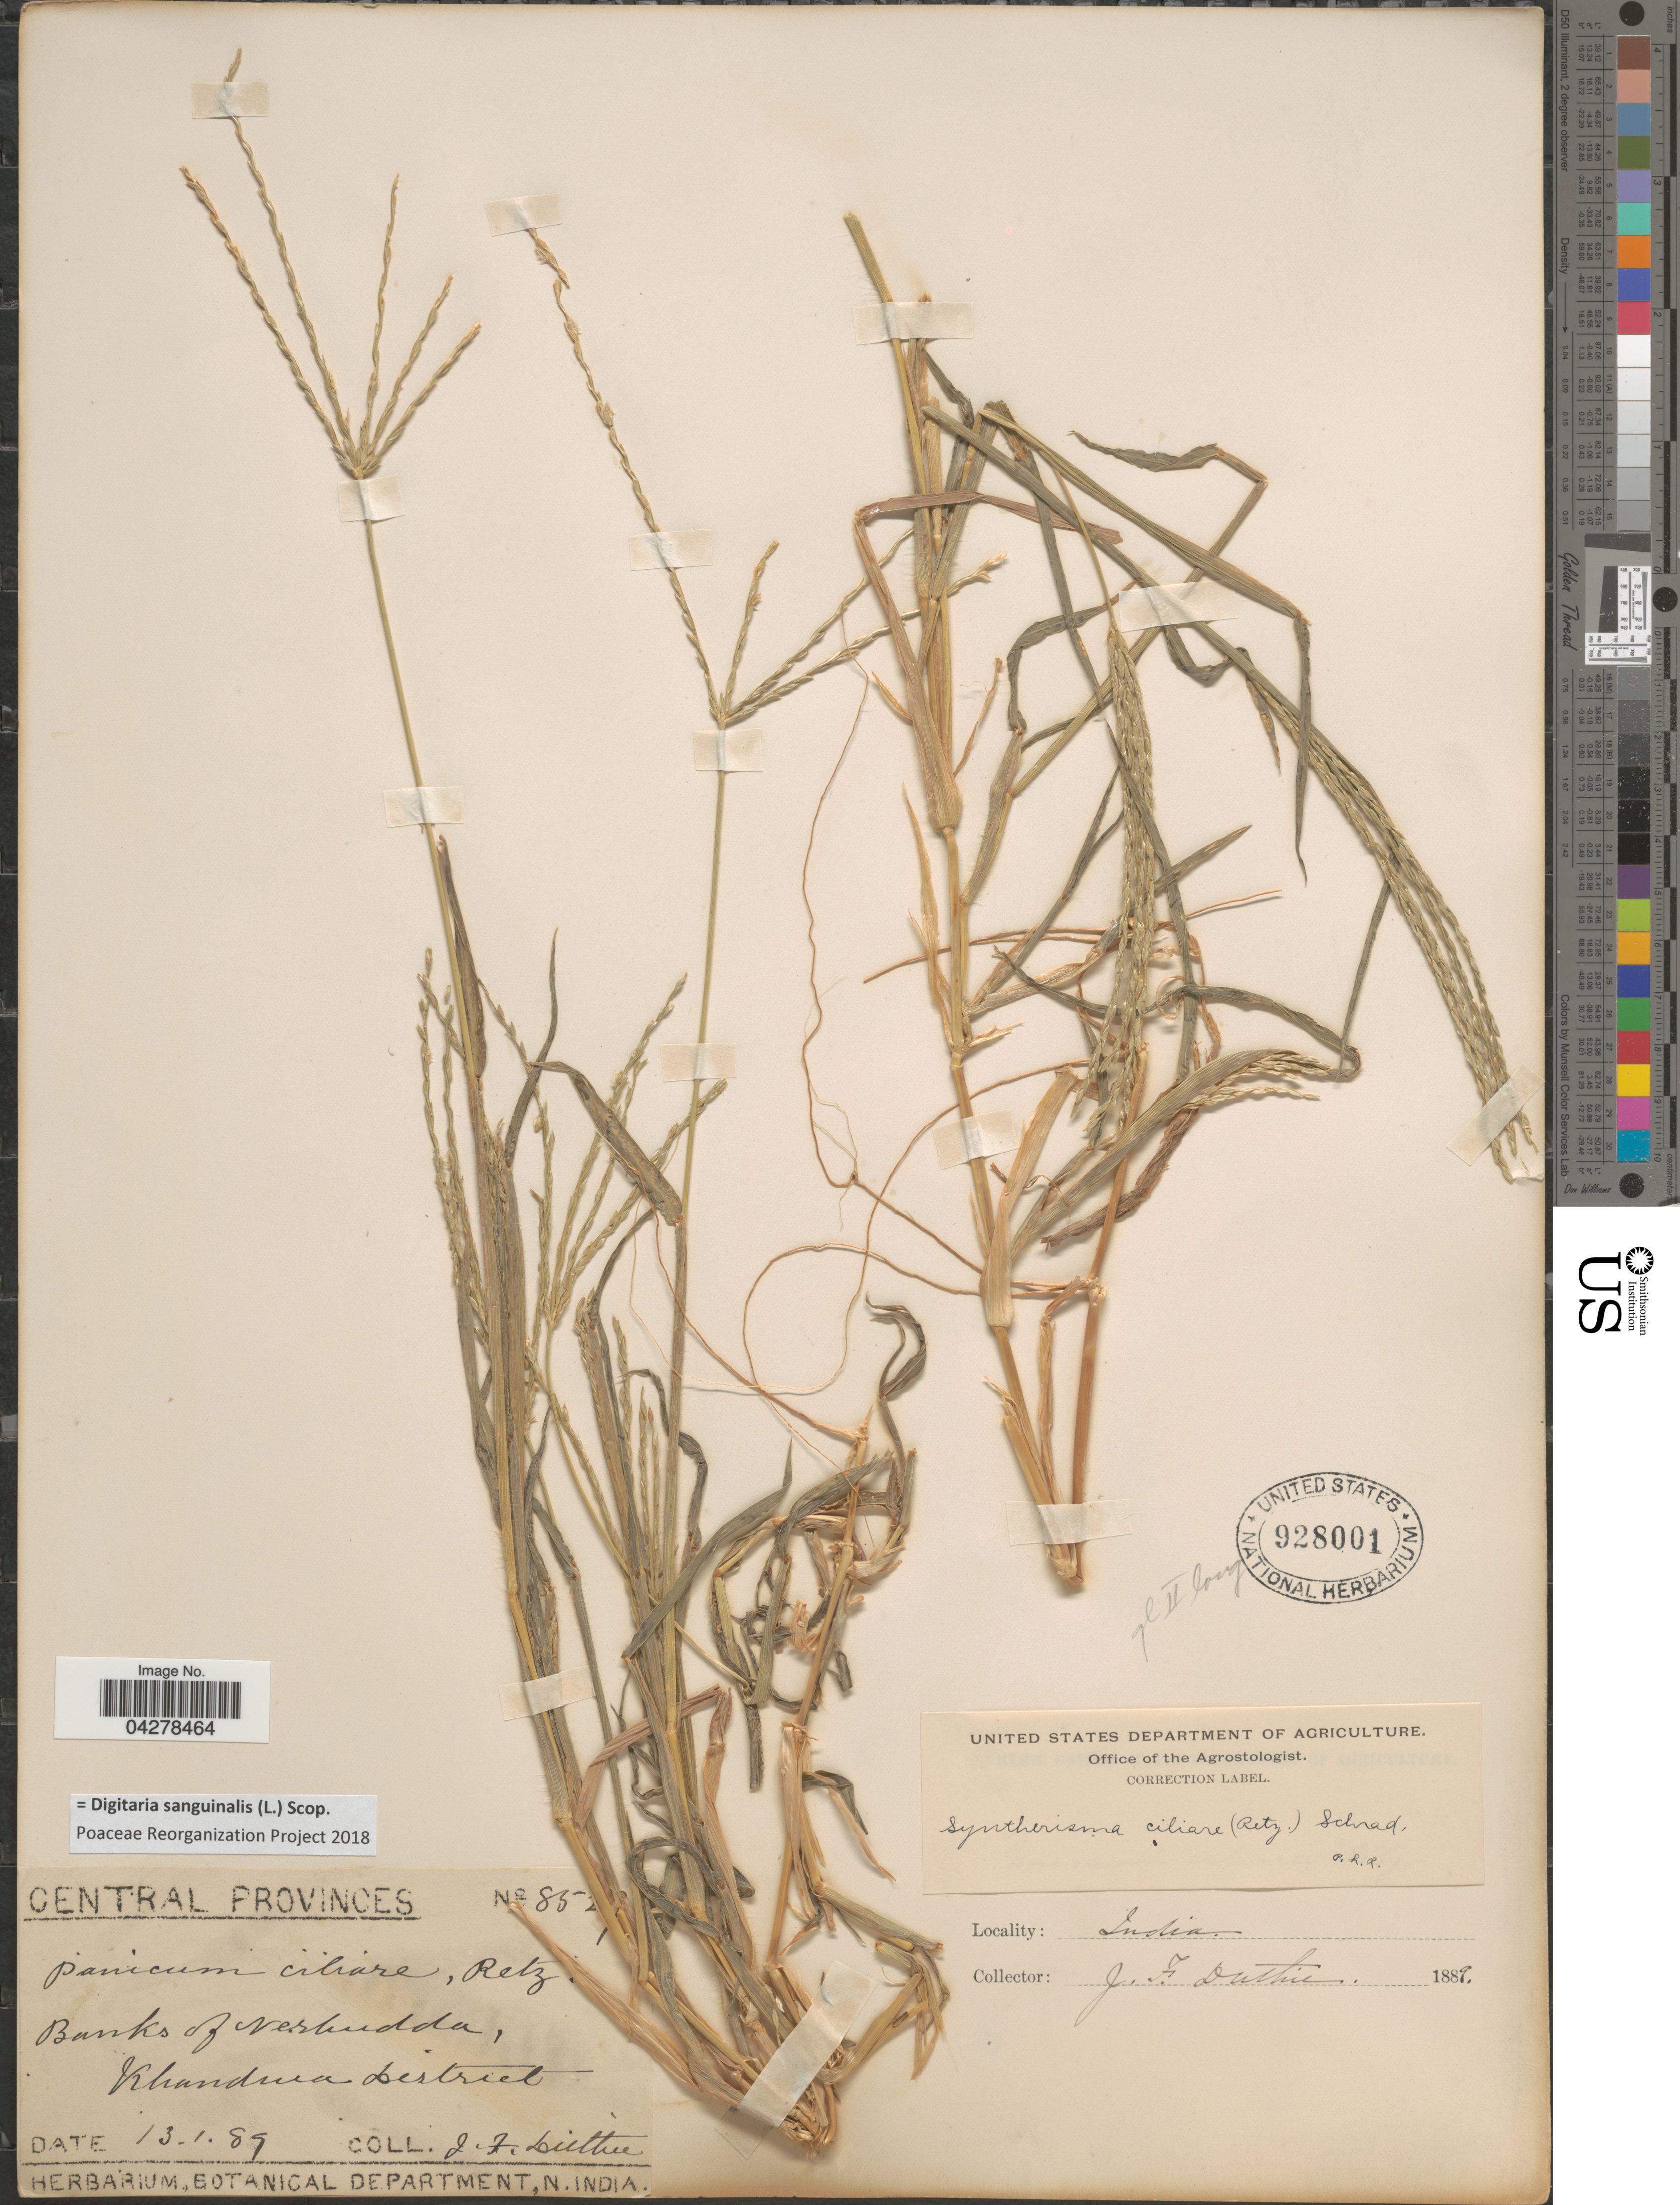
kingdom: Plantae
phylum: Tracheophyta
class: Liliopsida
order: Poales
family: Poaceae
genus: Digitaria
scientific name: Digitaria sanguinalis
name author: (L.) Scop.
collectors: J. F. Duthie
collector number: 85!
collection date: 1889-01-13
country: India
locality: Central Provinces. Banks of Nerkudda, Khandura District.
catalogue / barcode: US 928001